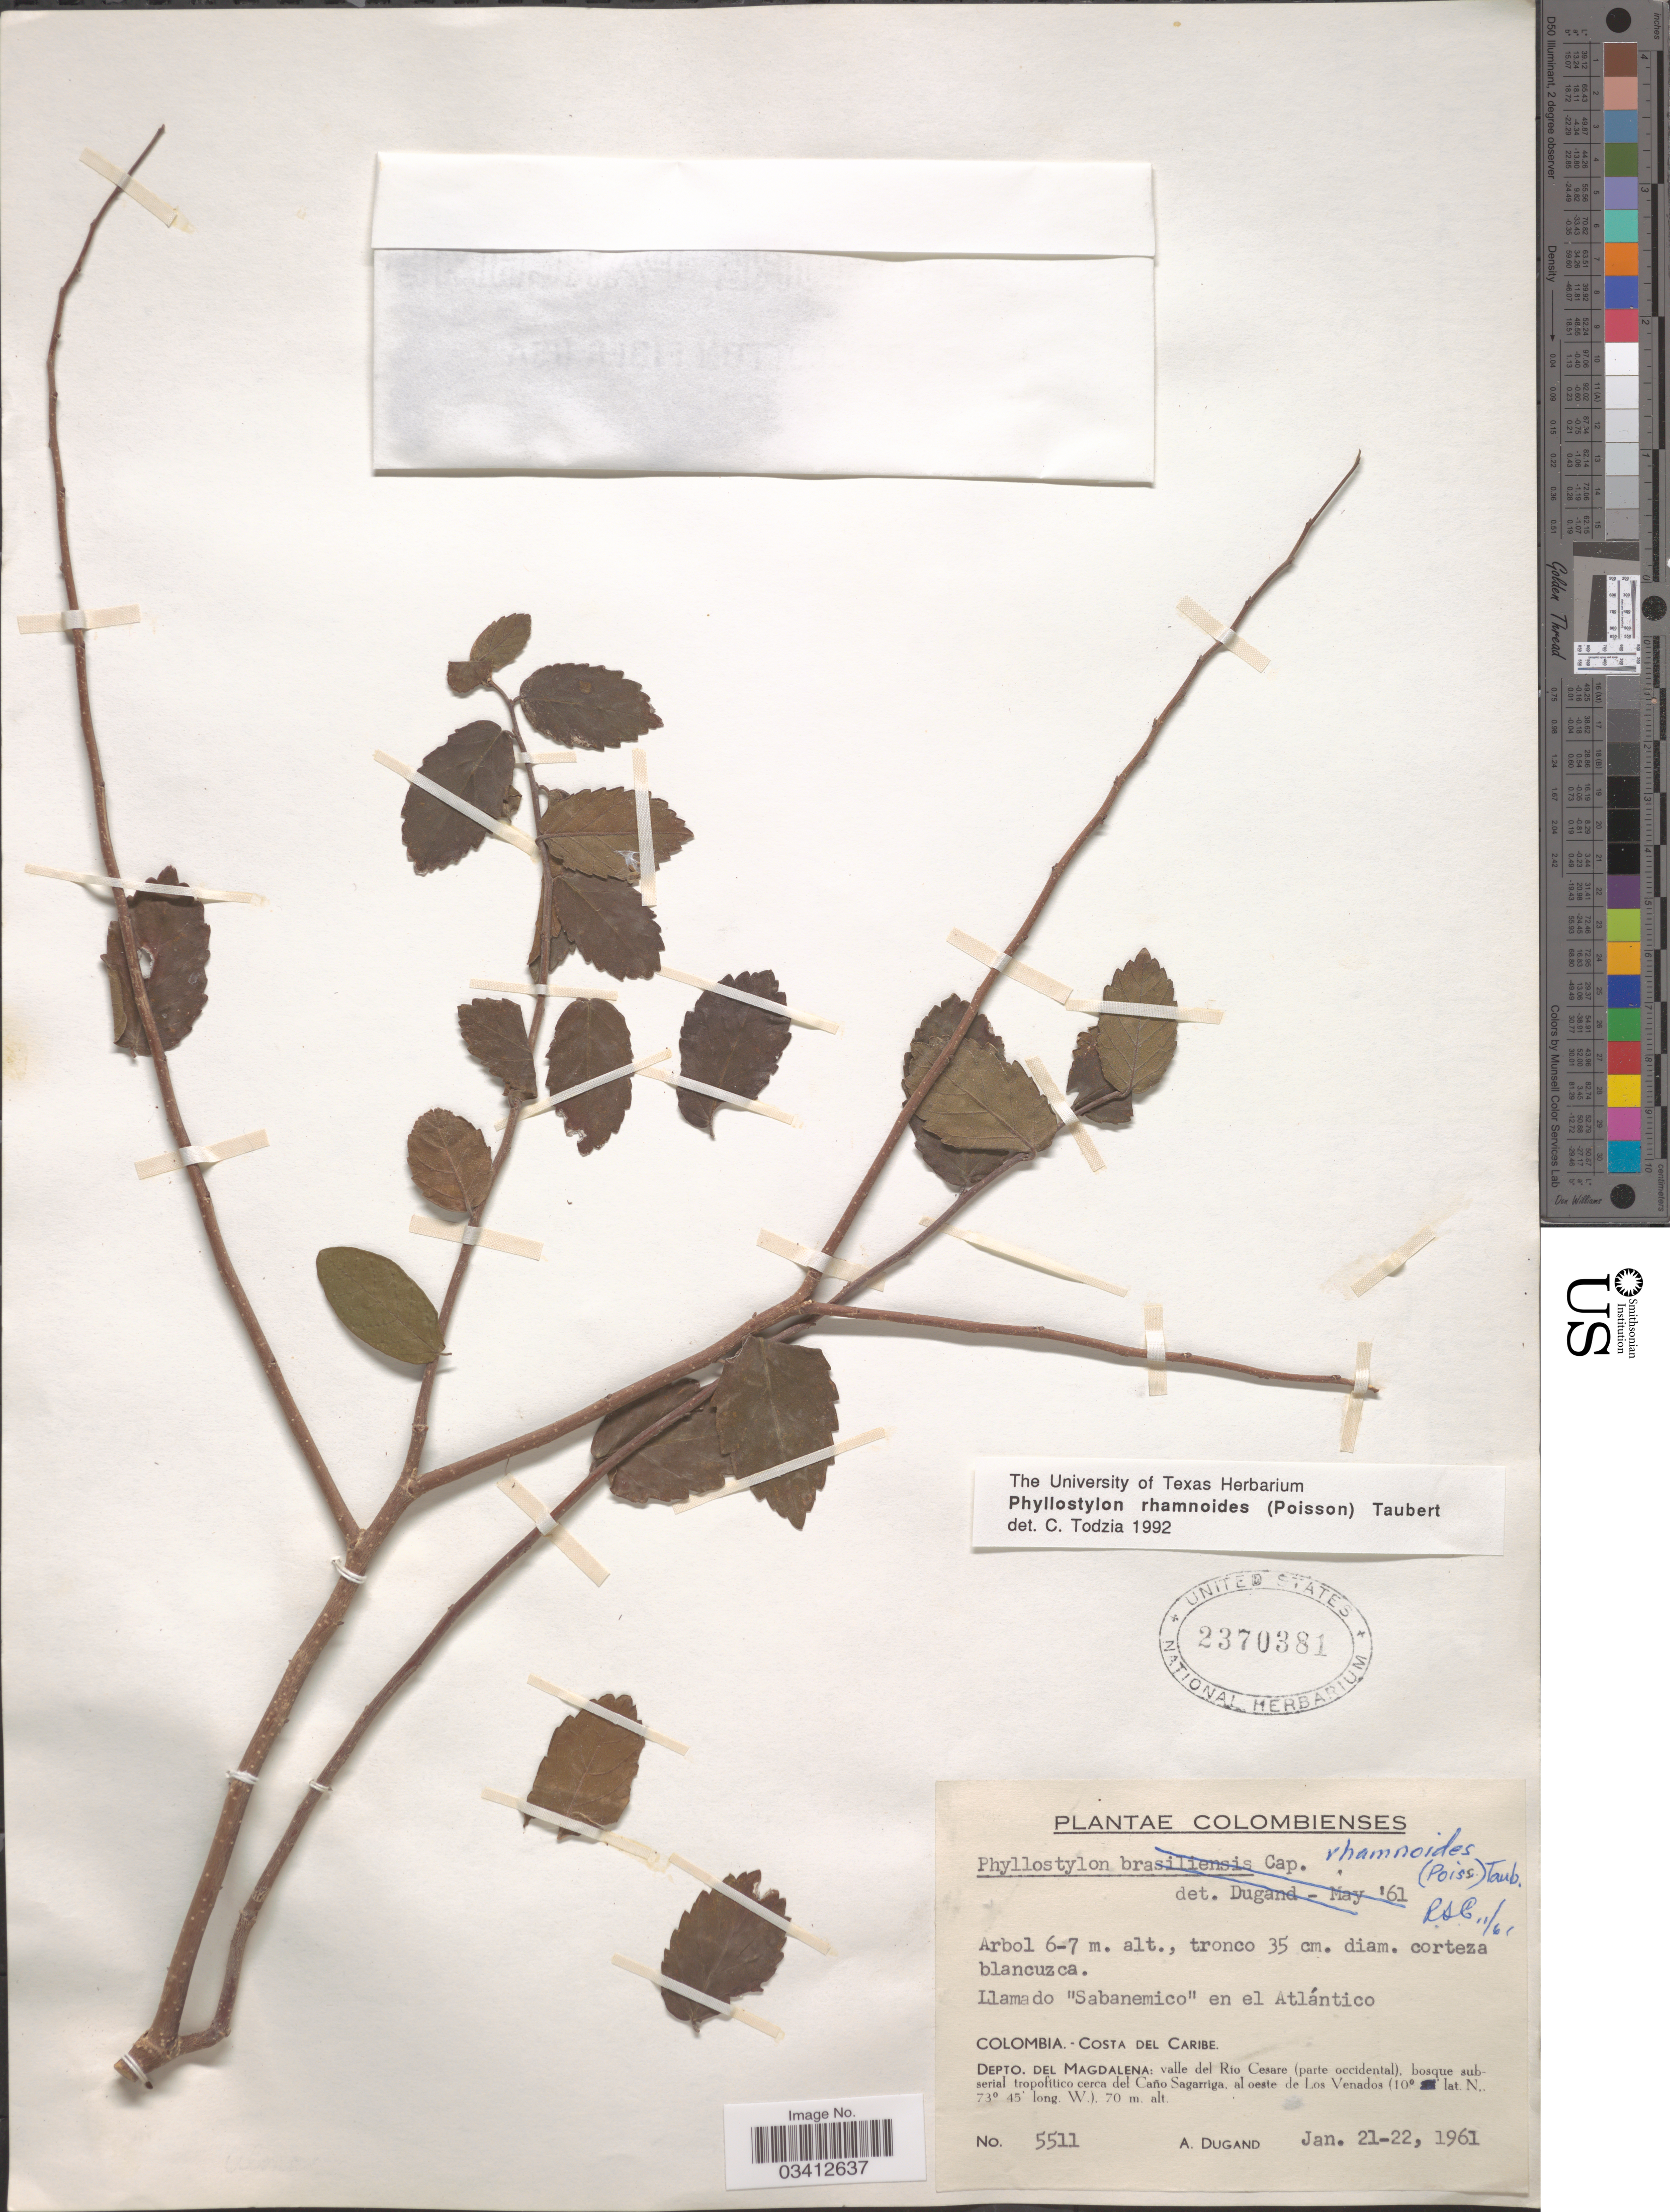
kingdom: Plantae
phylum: Tracheophyta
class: Magnoliopsida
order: Rosales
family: Ulmaceae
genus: Phyllostylon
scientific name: Phyllostylon rhamnoides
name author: (J. Poiss.) Taub.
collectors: A. Dugand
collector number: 5511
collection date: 1961-01-21/1961-01-22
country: Colombia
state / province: Magdalena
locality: Llamado "Sabanemico" en el Atlántico. Costa del Caribe. Depto. del Magdalena: valle del Río Cesare (parte occidental), bosque subserial tropofítico cerca del Caño Sagarriga, al oeste de Los Venados.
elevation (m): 70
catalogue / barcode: US 2370381